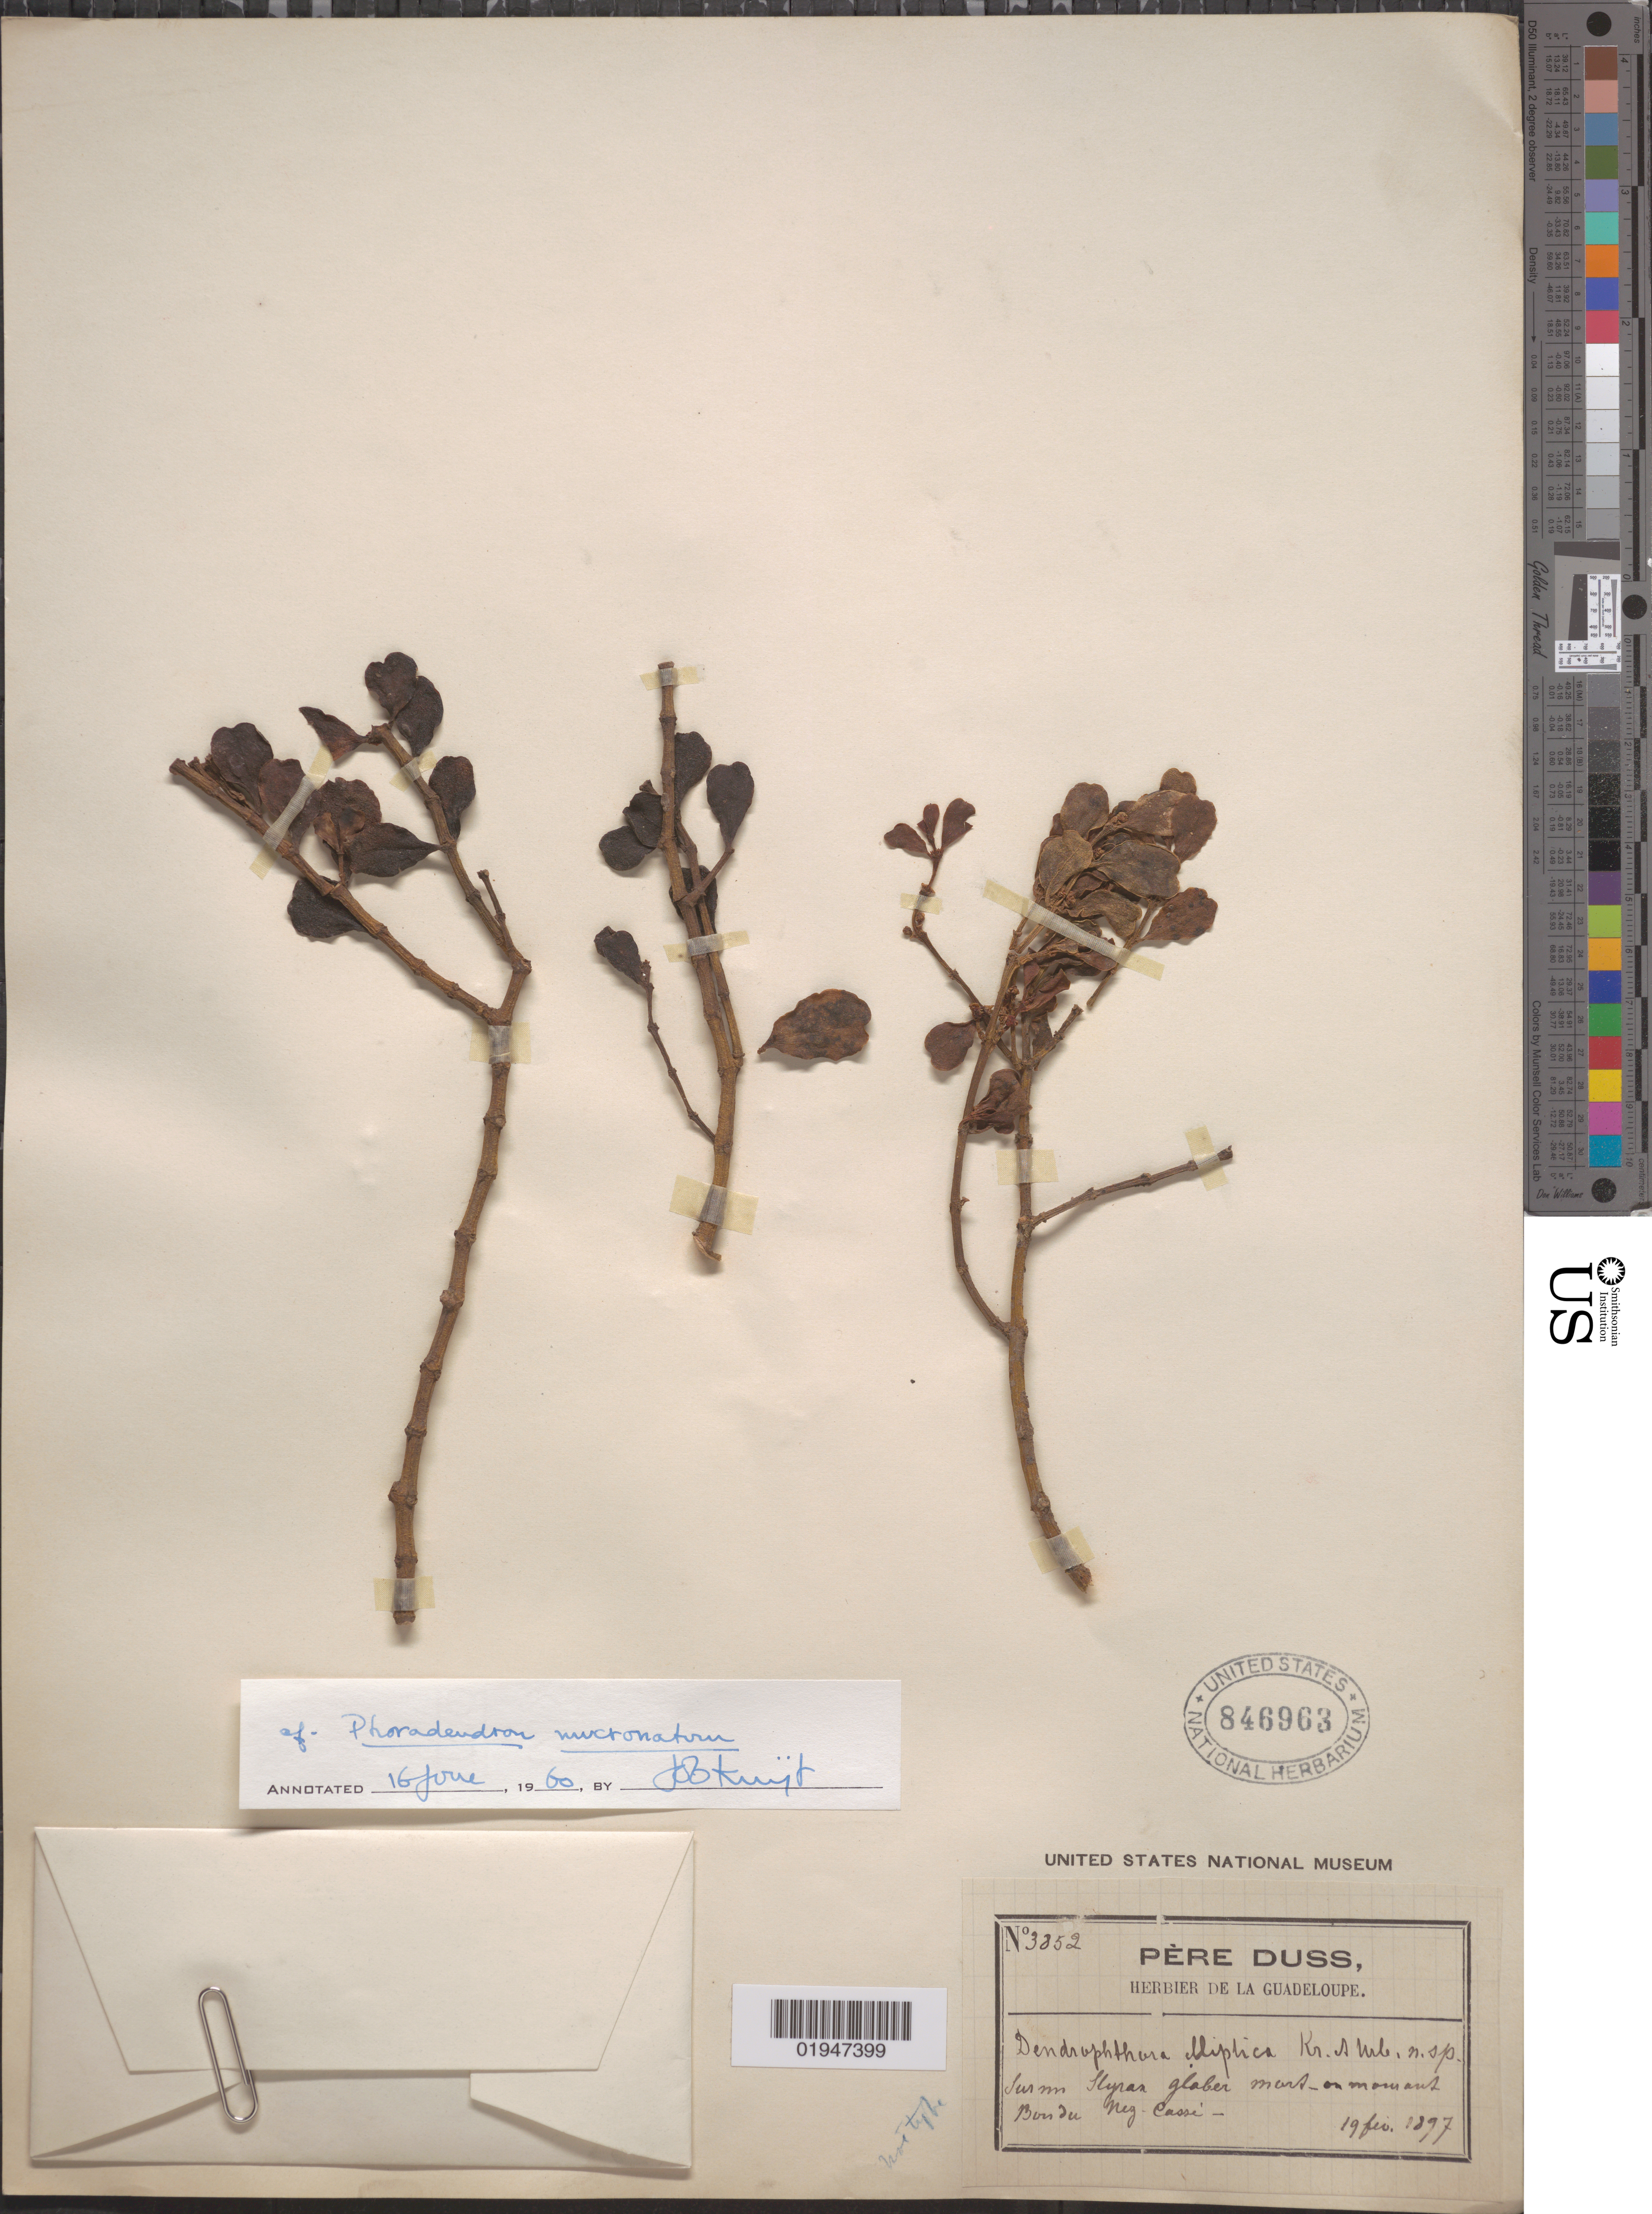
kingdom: Plantae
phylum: Tracheophyta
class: Magnoliopsida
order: Santalales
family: Viscaceae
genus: Phoradendron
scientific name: Phoradendron mucronatum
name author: (DC.) Krug & Urb.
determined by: Kuijt, Job, (CANADA)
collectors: Père Duss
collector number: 3852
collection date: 1897-02-19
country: Guadeloupe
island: Basse Terre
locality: Nez Cassé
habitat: Bois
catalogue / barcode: US 846963